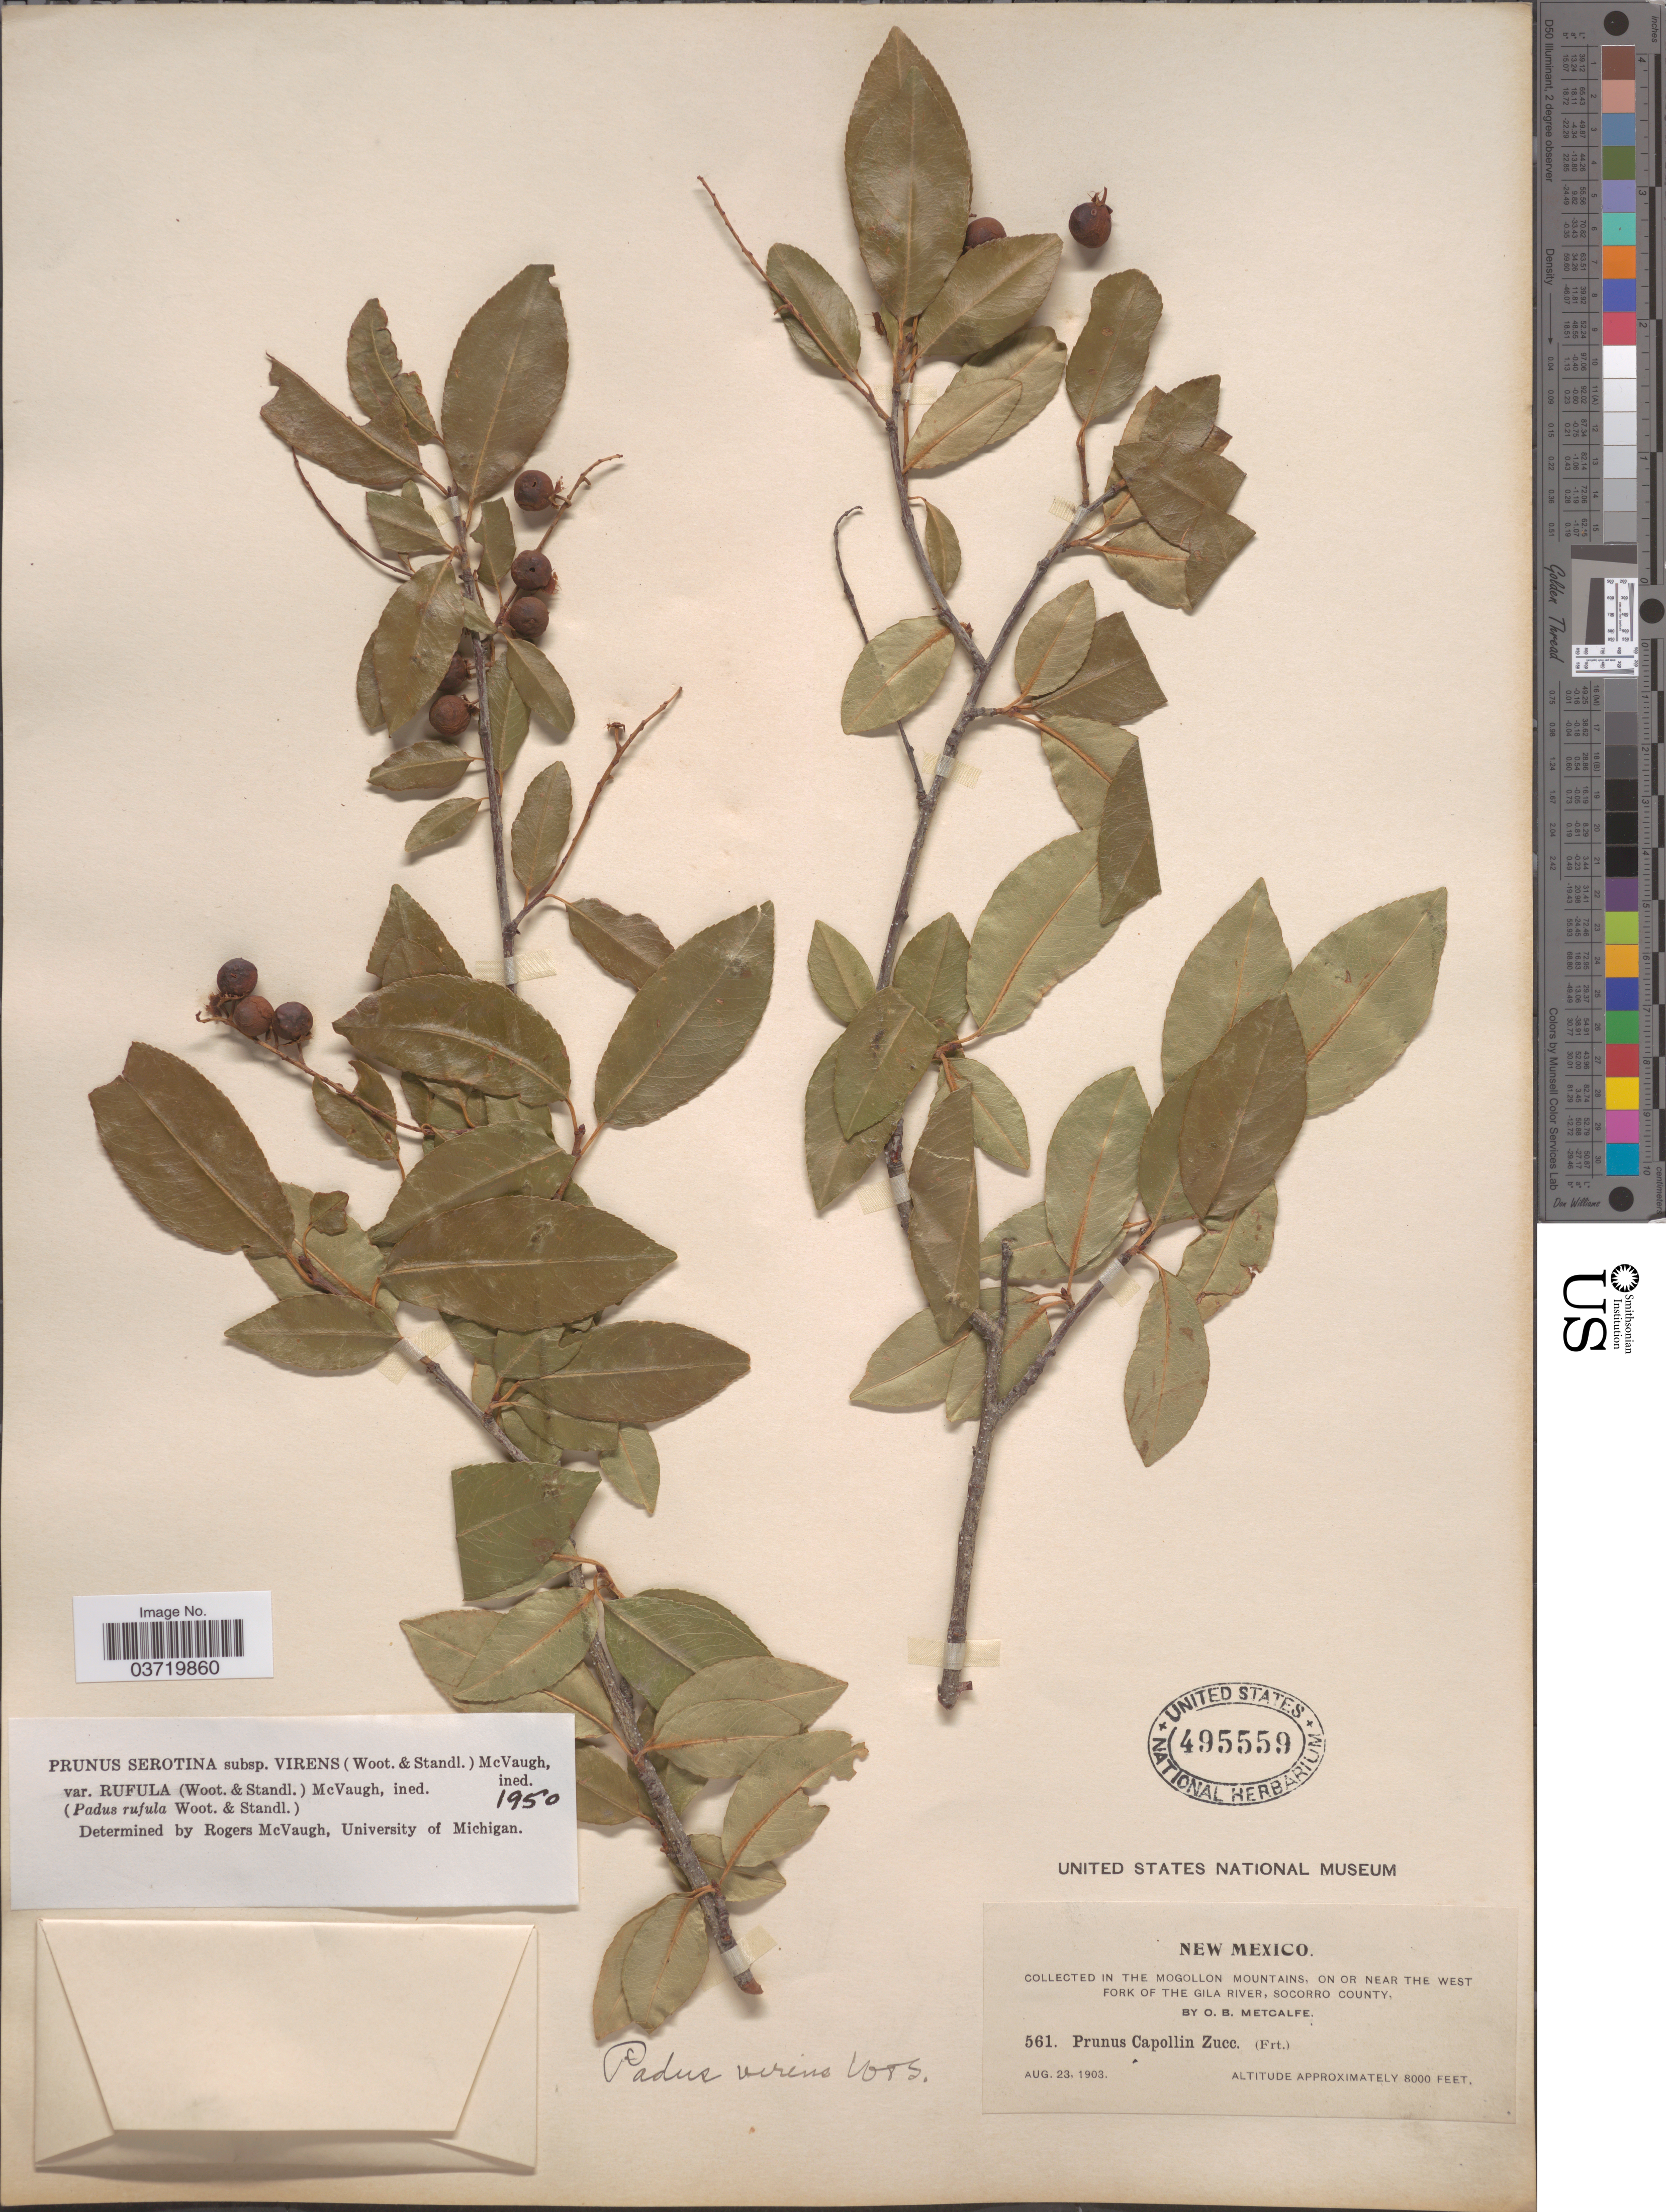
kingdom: Plantae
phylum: Tracheophyta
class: Magnoliopsida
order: Rosales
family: Rosaceae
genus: Prunus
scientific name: Prunus serotina var. rufula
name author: (Wooton & Standl.) McVaugh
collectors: O. B. Metcalfe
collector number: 561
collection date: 1903-08-23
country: United States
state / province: New Mexico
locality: The Mogollon Mountains, on or near the west fork of the Gila River, Socorro County.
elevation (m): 2438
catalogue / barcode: US 495559